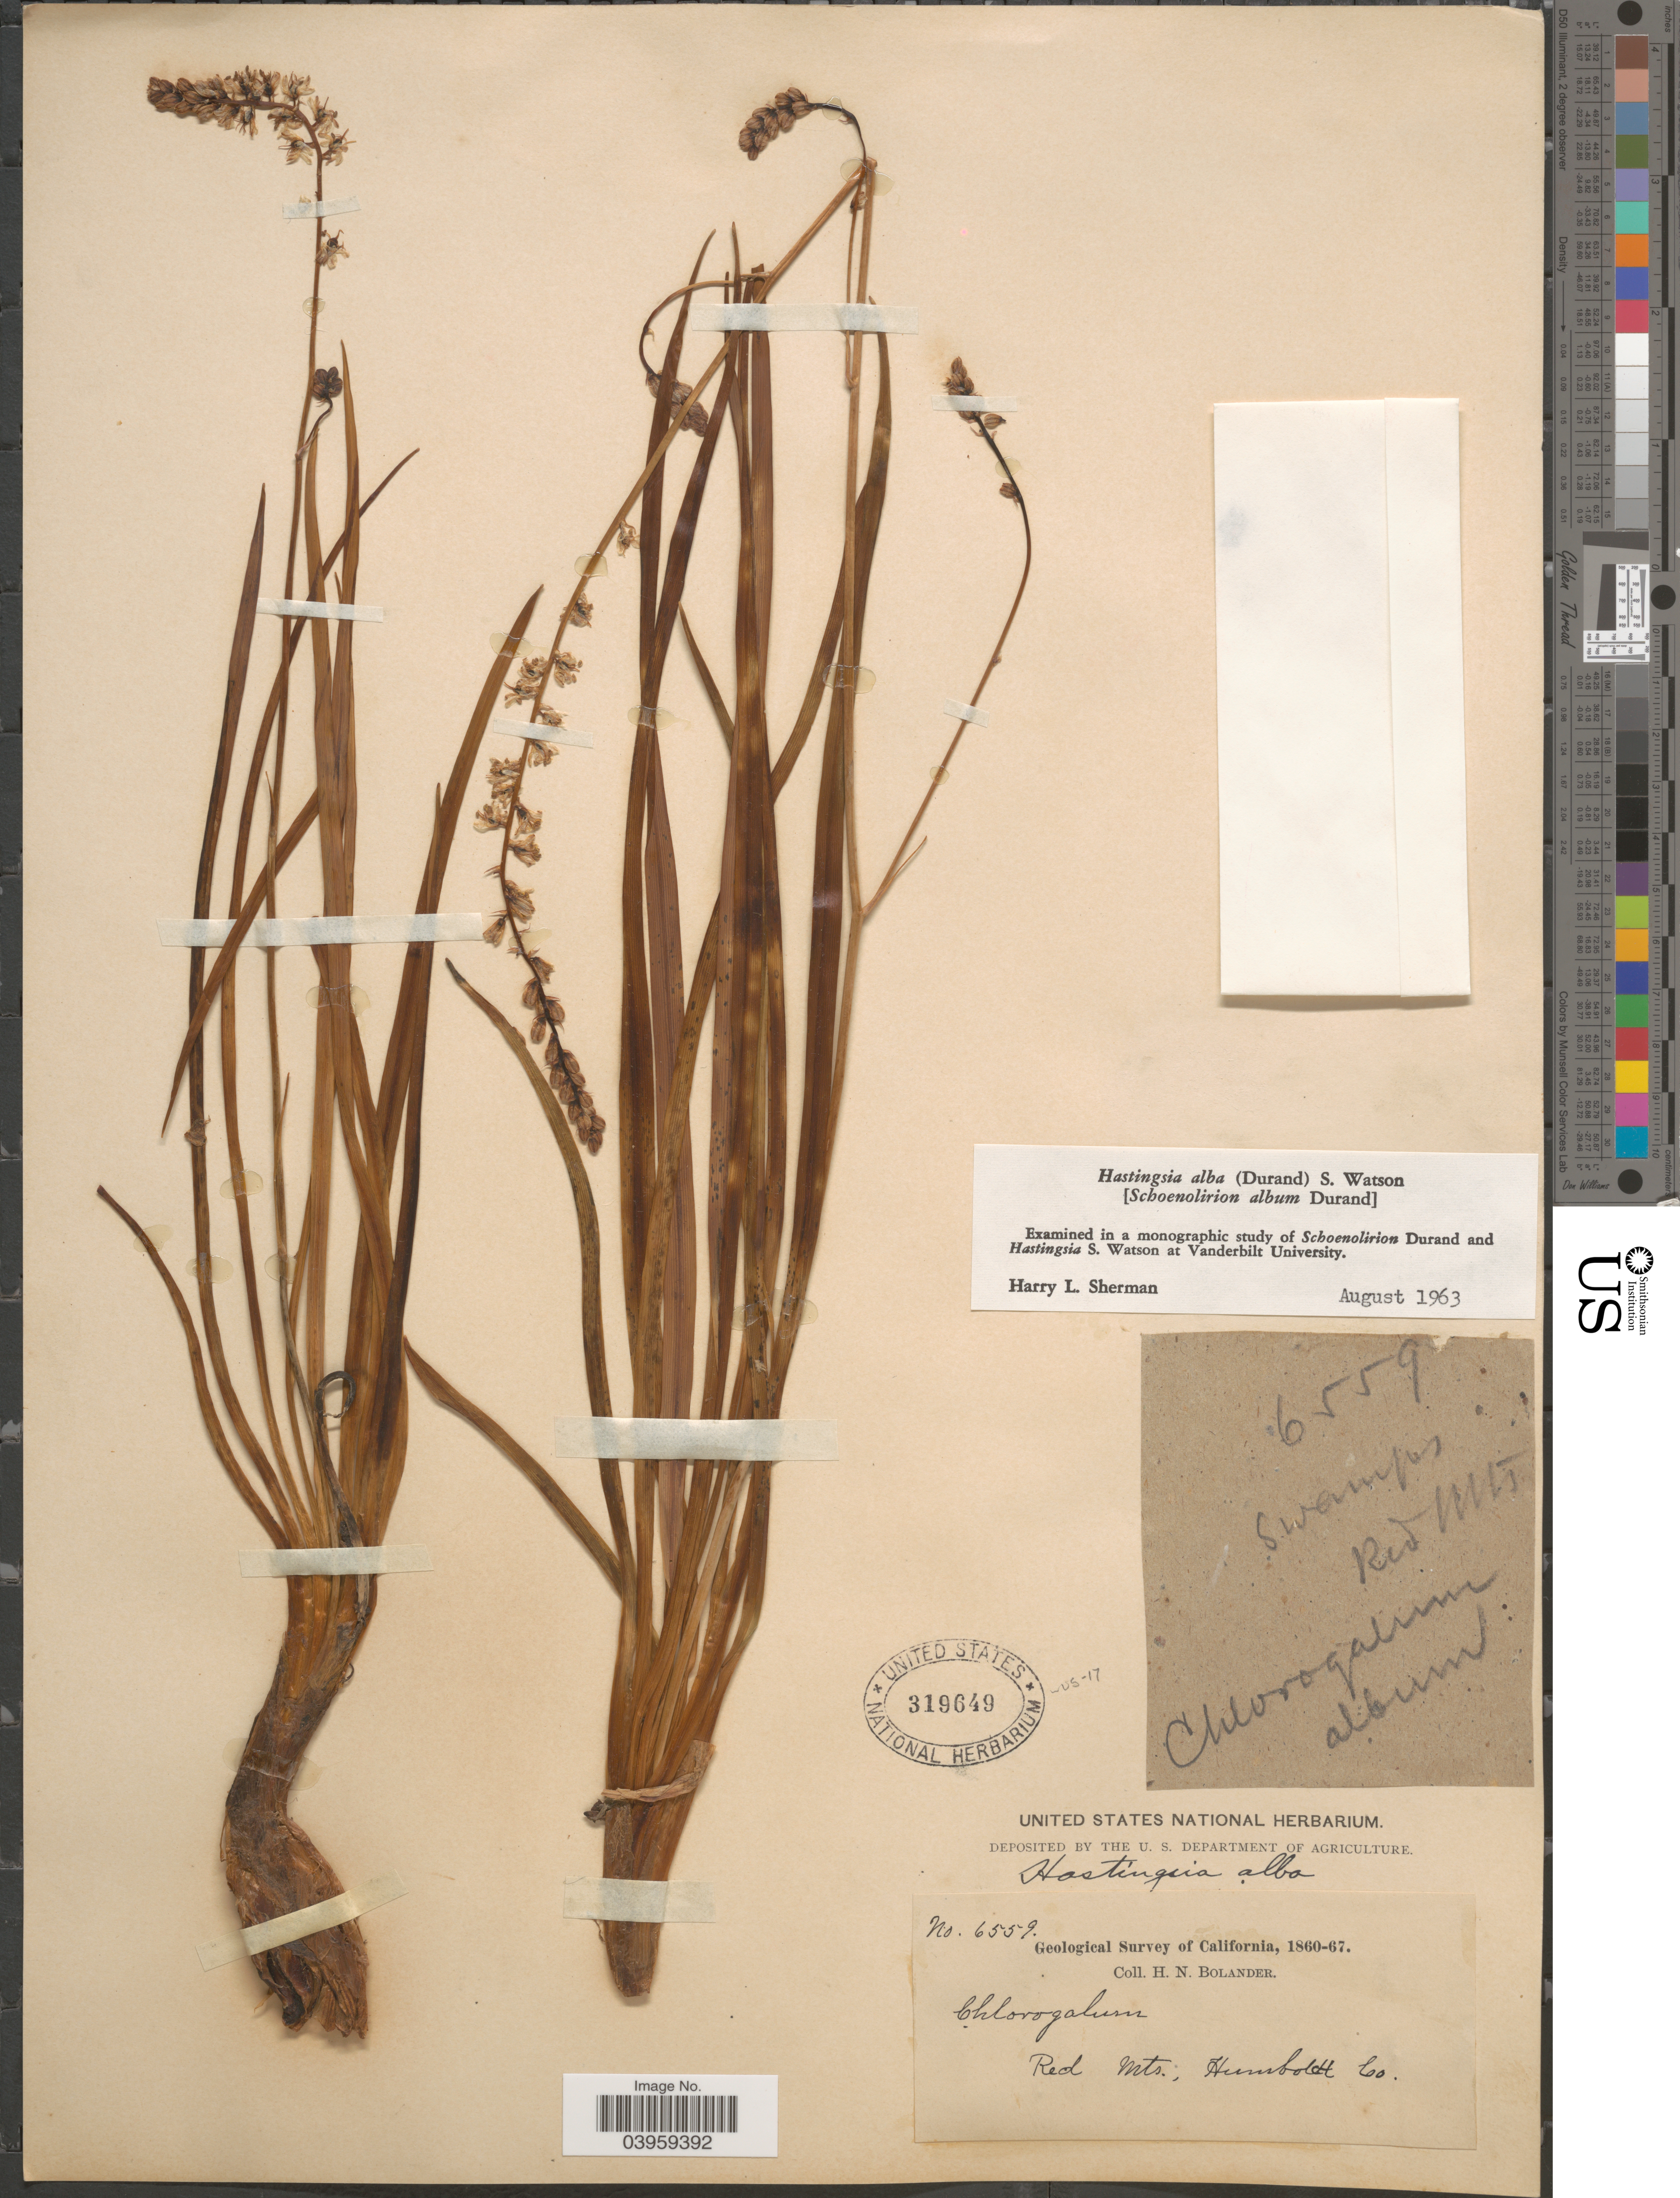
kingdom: Plantae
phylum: Tracheophyta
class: Liliopsida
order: Asparagales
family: Asparagaceae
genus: Hastingsia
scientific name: Hastingsia alba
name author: (Durand) S. Watson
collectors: H. Bolander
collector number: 6559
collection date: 1860/1867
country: United States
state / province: California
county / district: Humboldt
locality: Red Mts., Humboldt Co.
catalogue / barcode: US 319649